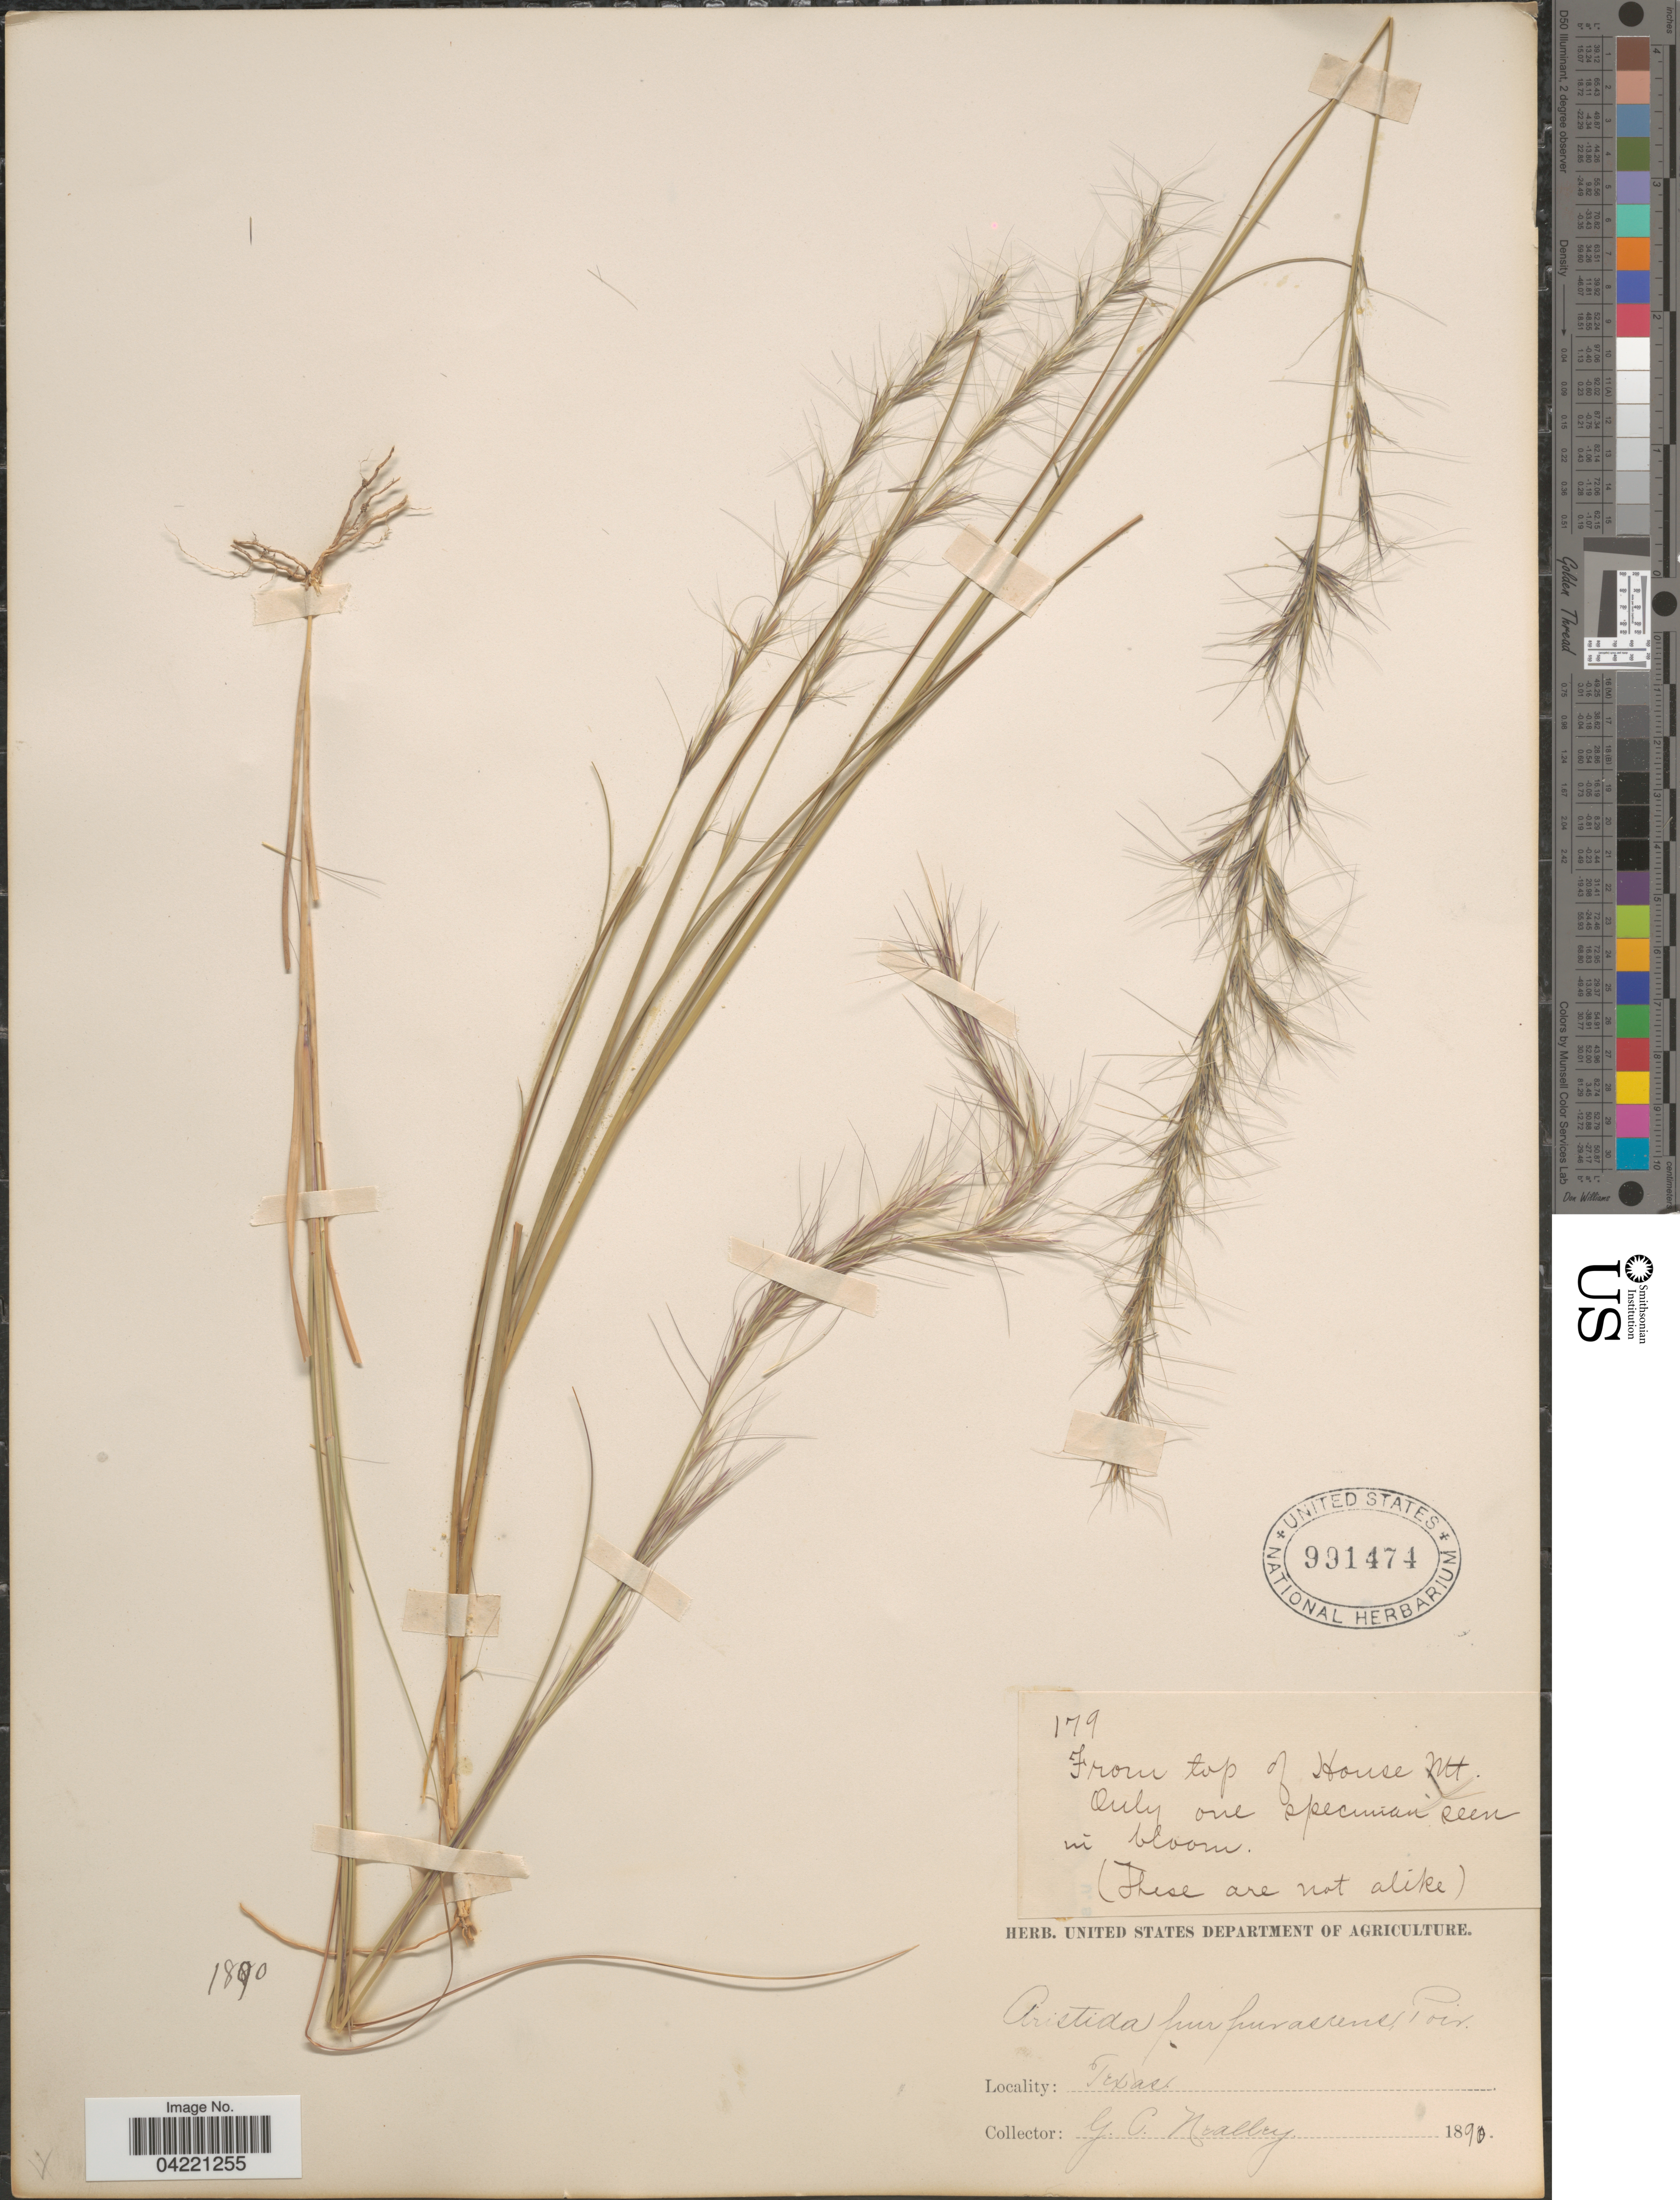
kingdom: Plantae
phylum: Tracheophyta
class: Liliopsida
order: Poales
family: Poaceae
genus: Aristida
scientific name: Aristida purpurascens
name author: Poir.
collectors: G. Neally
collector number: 179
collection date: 1890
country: United States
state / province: Texas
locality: From top of House Mt.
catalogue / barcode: US 991474